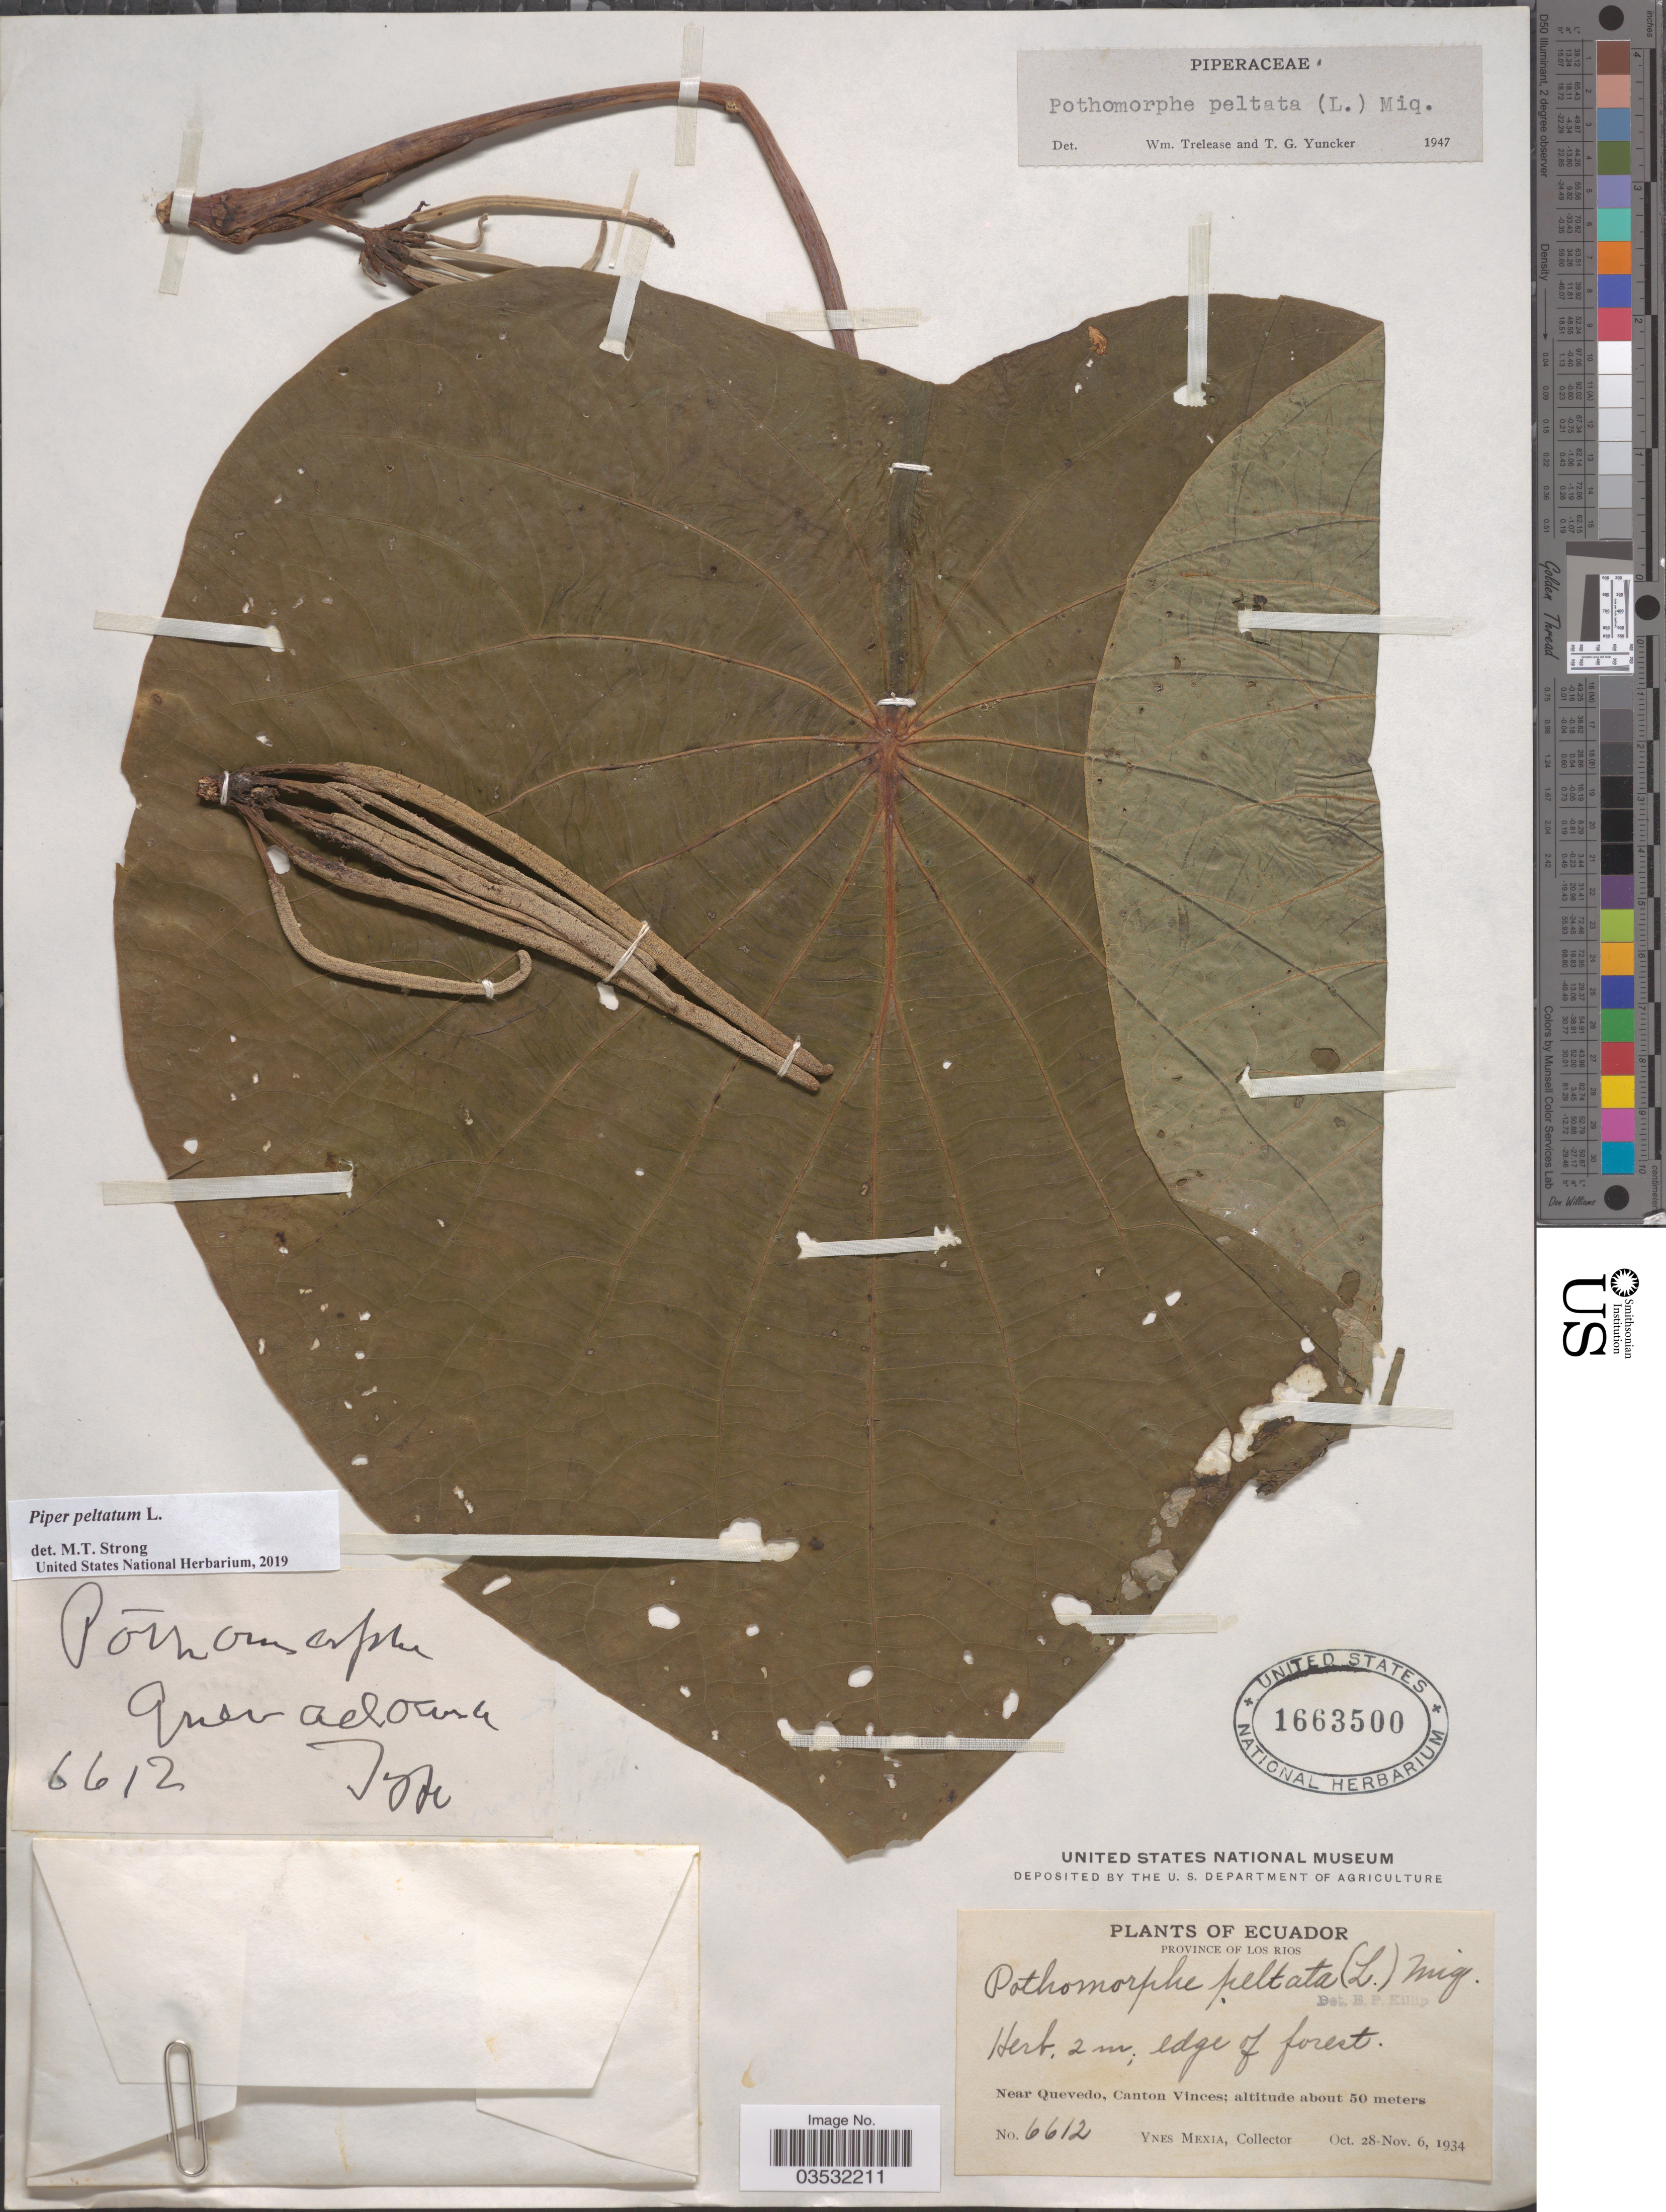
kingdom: Plantae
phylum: Tracheophyta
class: Magnoliopsida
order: Piperales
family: Piperaceae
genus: Piper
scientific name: Piper peltatum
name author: L.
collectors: Y. Mexia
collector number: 6612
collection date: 1934-10-28/1934-11-06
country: Ecuador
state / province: Los Ríos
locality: Near Quevedo, Canton Vinces.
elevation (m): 50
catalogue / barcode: US 1663500